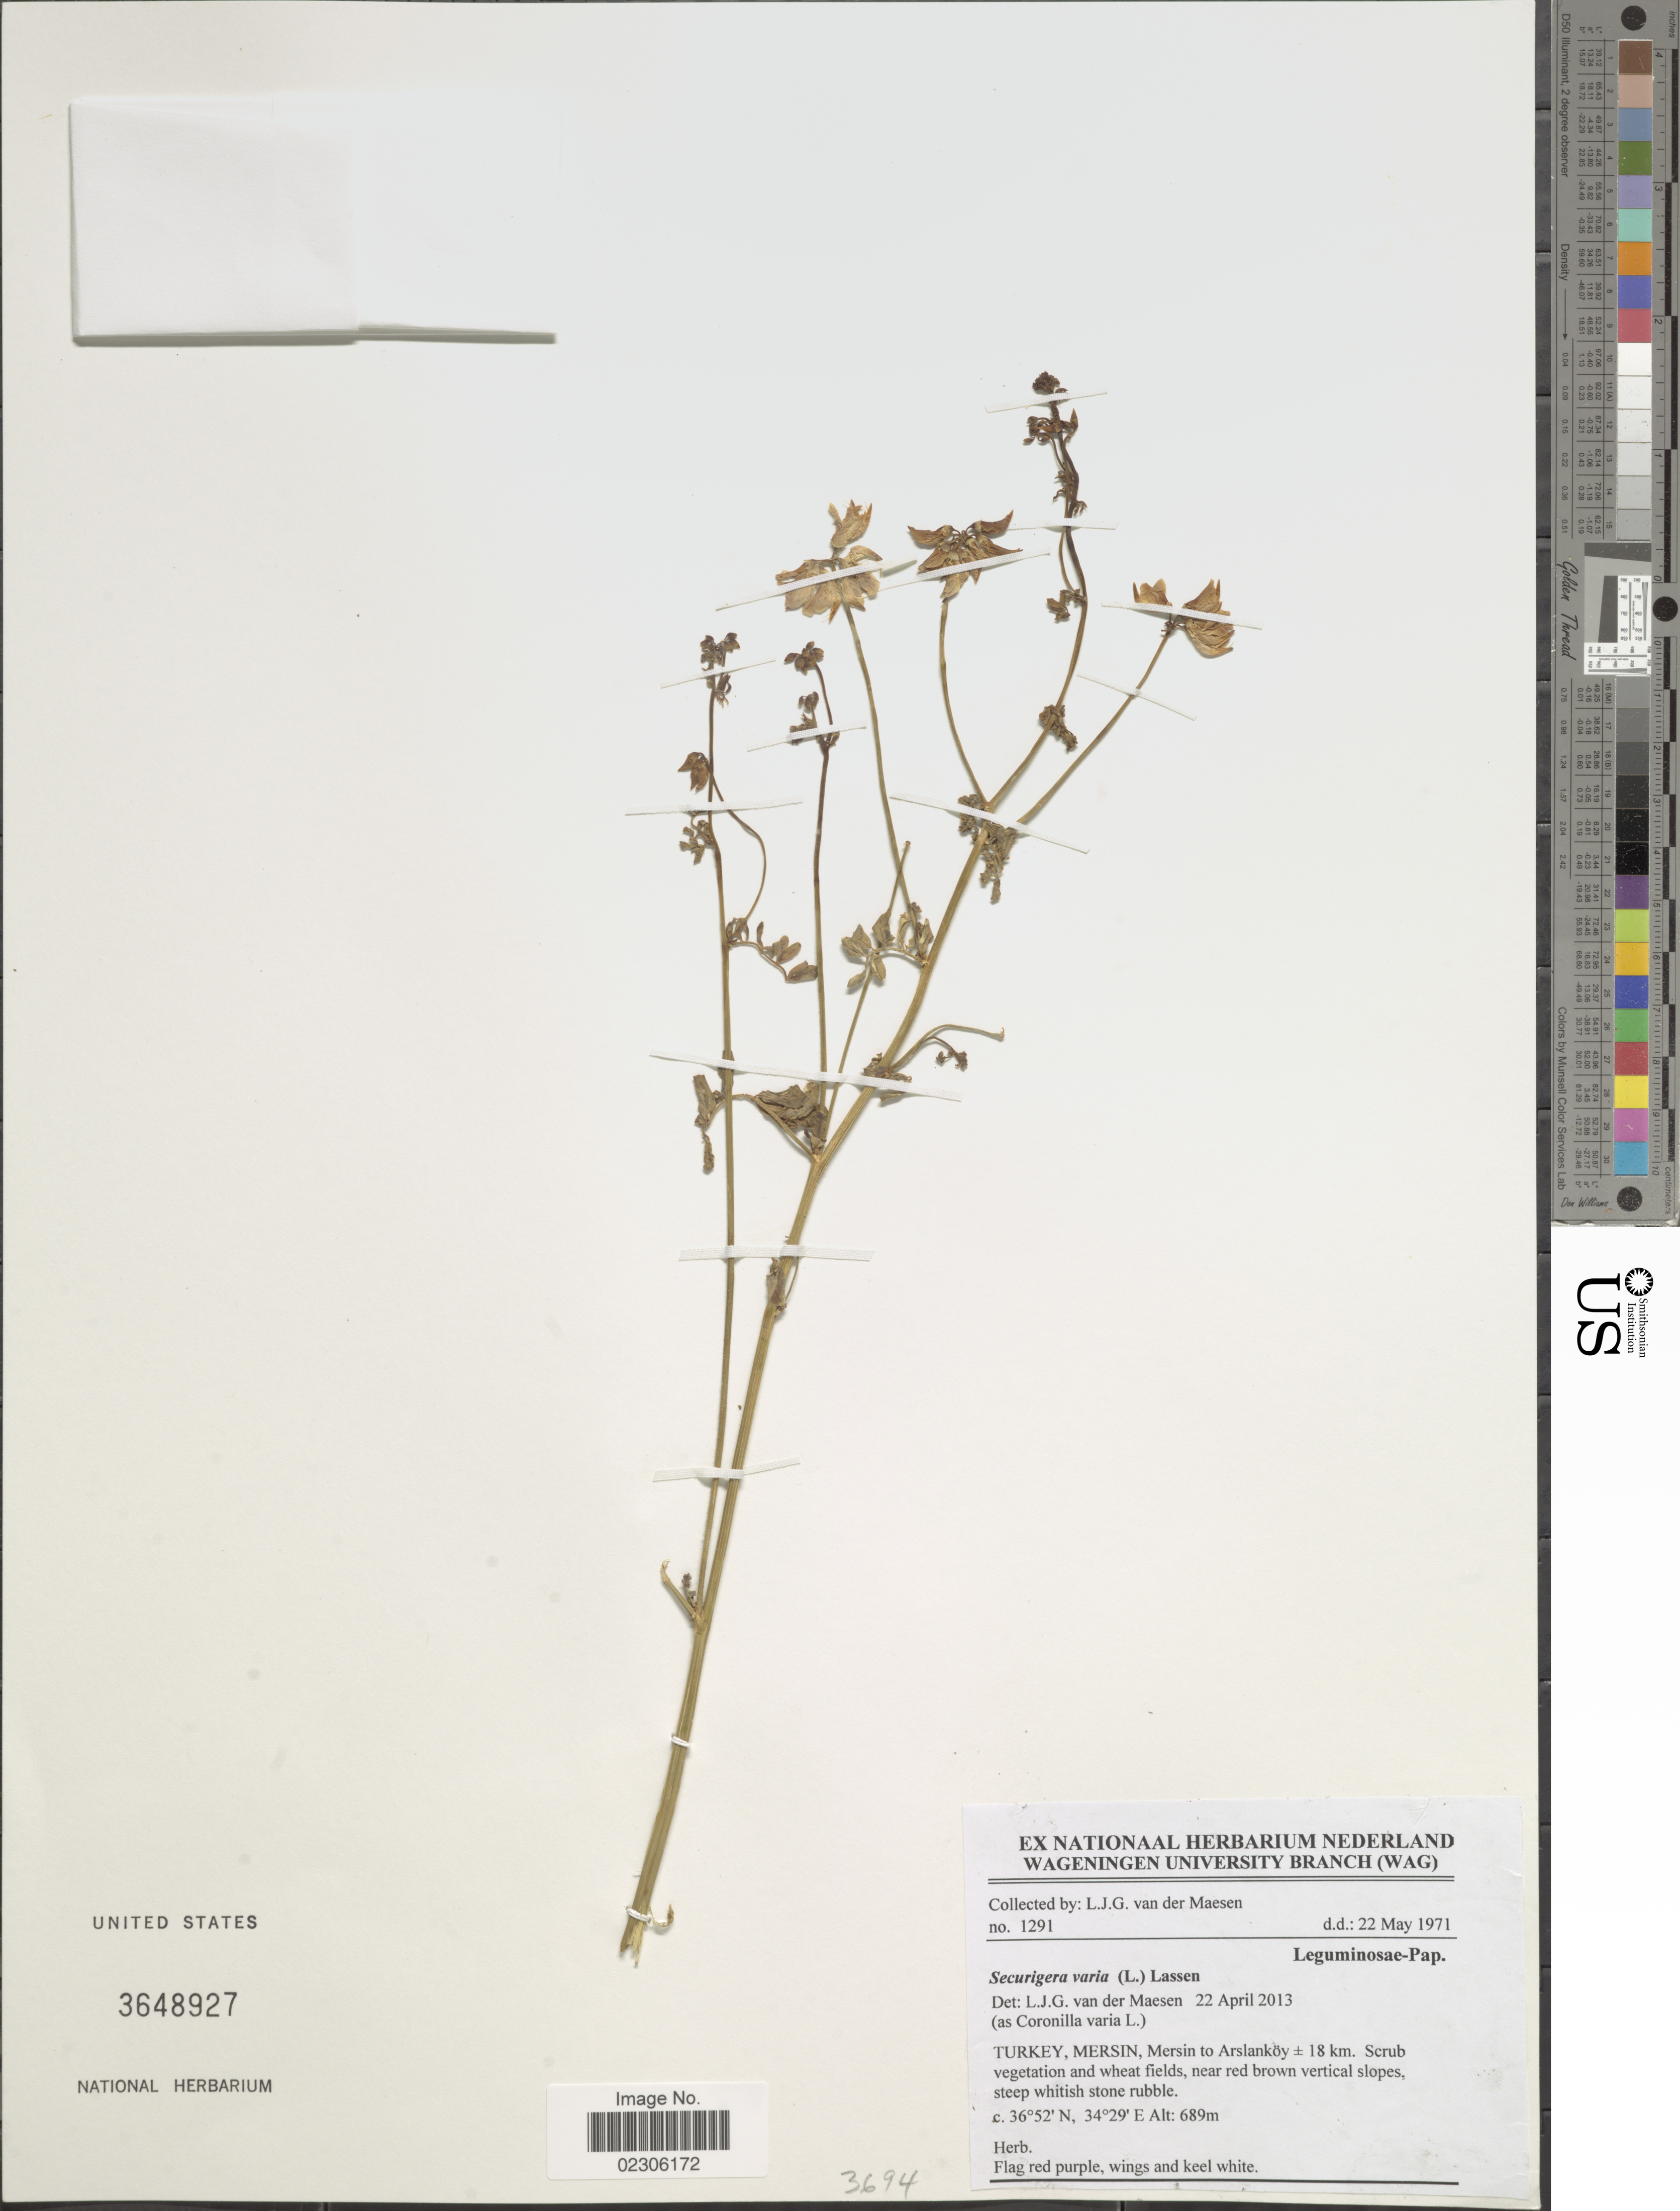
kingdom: Plantae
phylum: Tracheophyta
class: Magnoliopsida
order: Fabales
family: Fabaceae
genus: Securigera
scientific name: Securigera varia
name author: Lassen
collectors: L. van der Maesen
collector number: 1291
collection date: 1971-05-22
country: Turkey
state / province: Mersin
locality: Turkey, Mersin, Mersin to Arslankoy 18 km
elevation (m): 689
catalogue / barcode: US 3648927